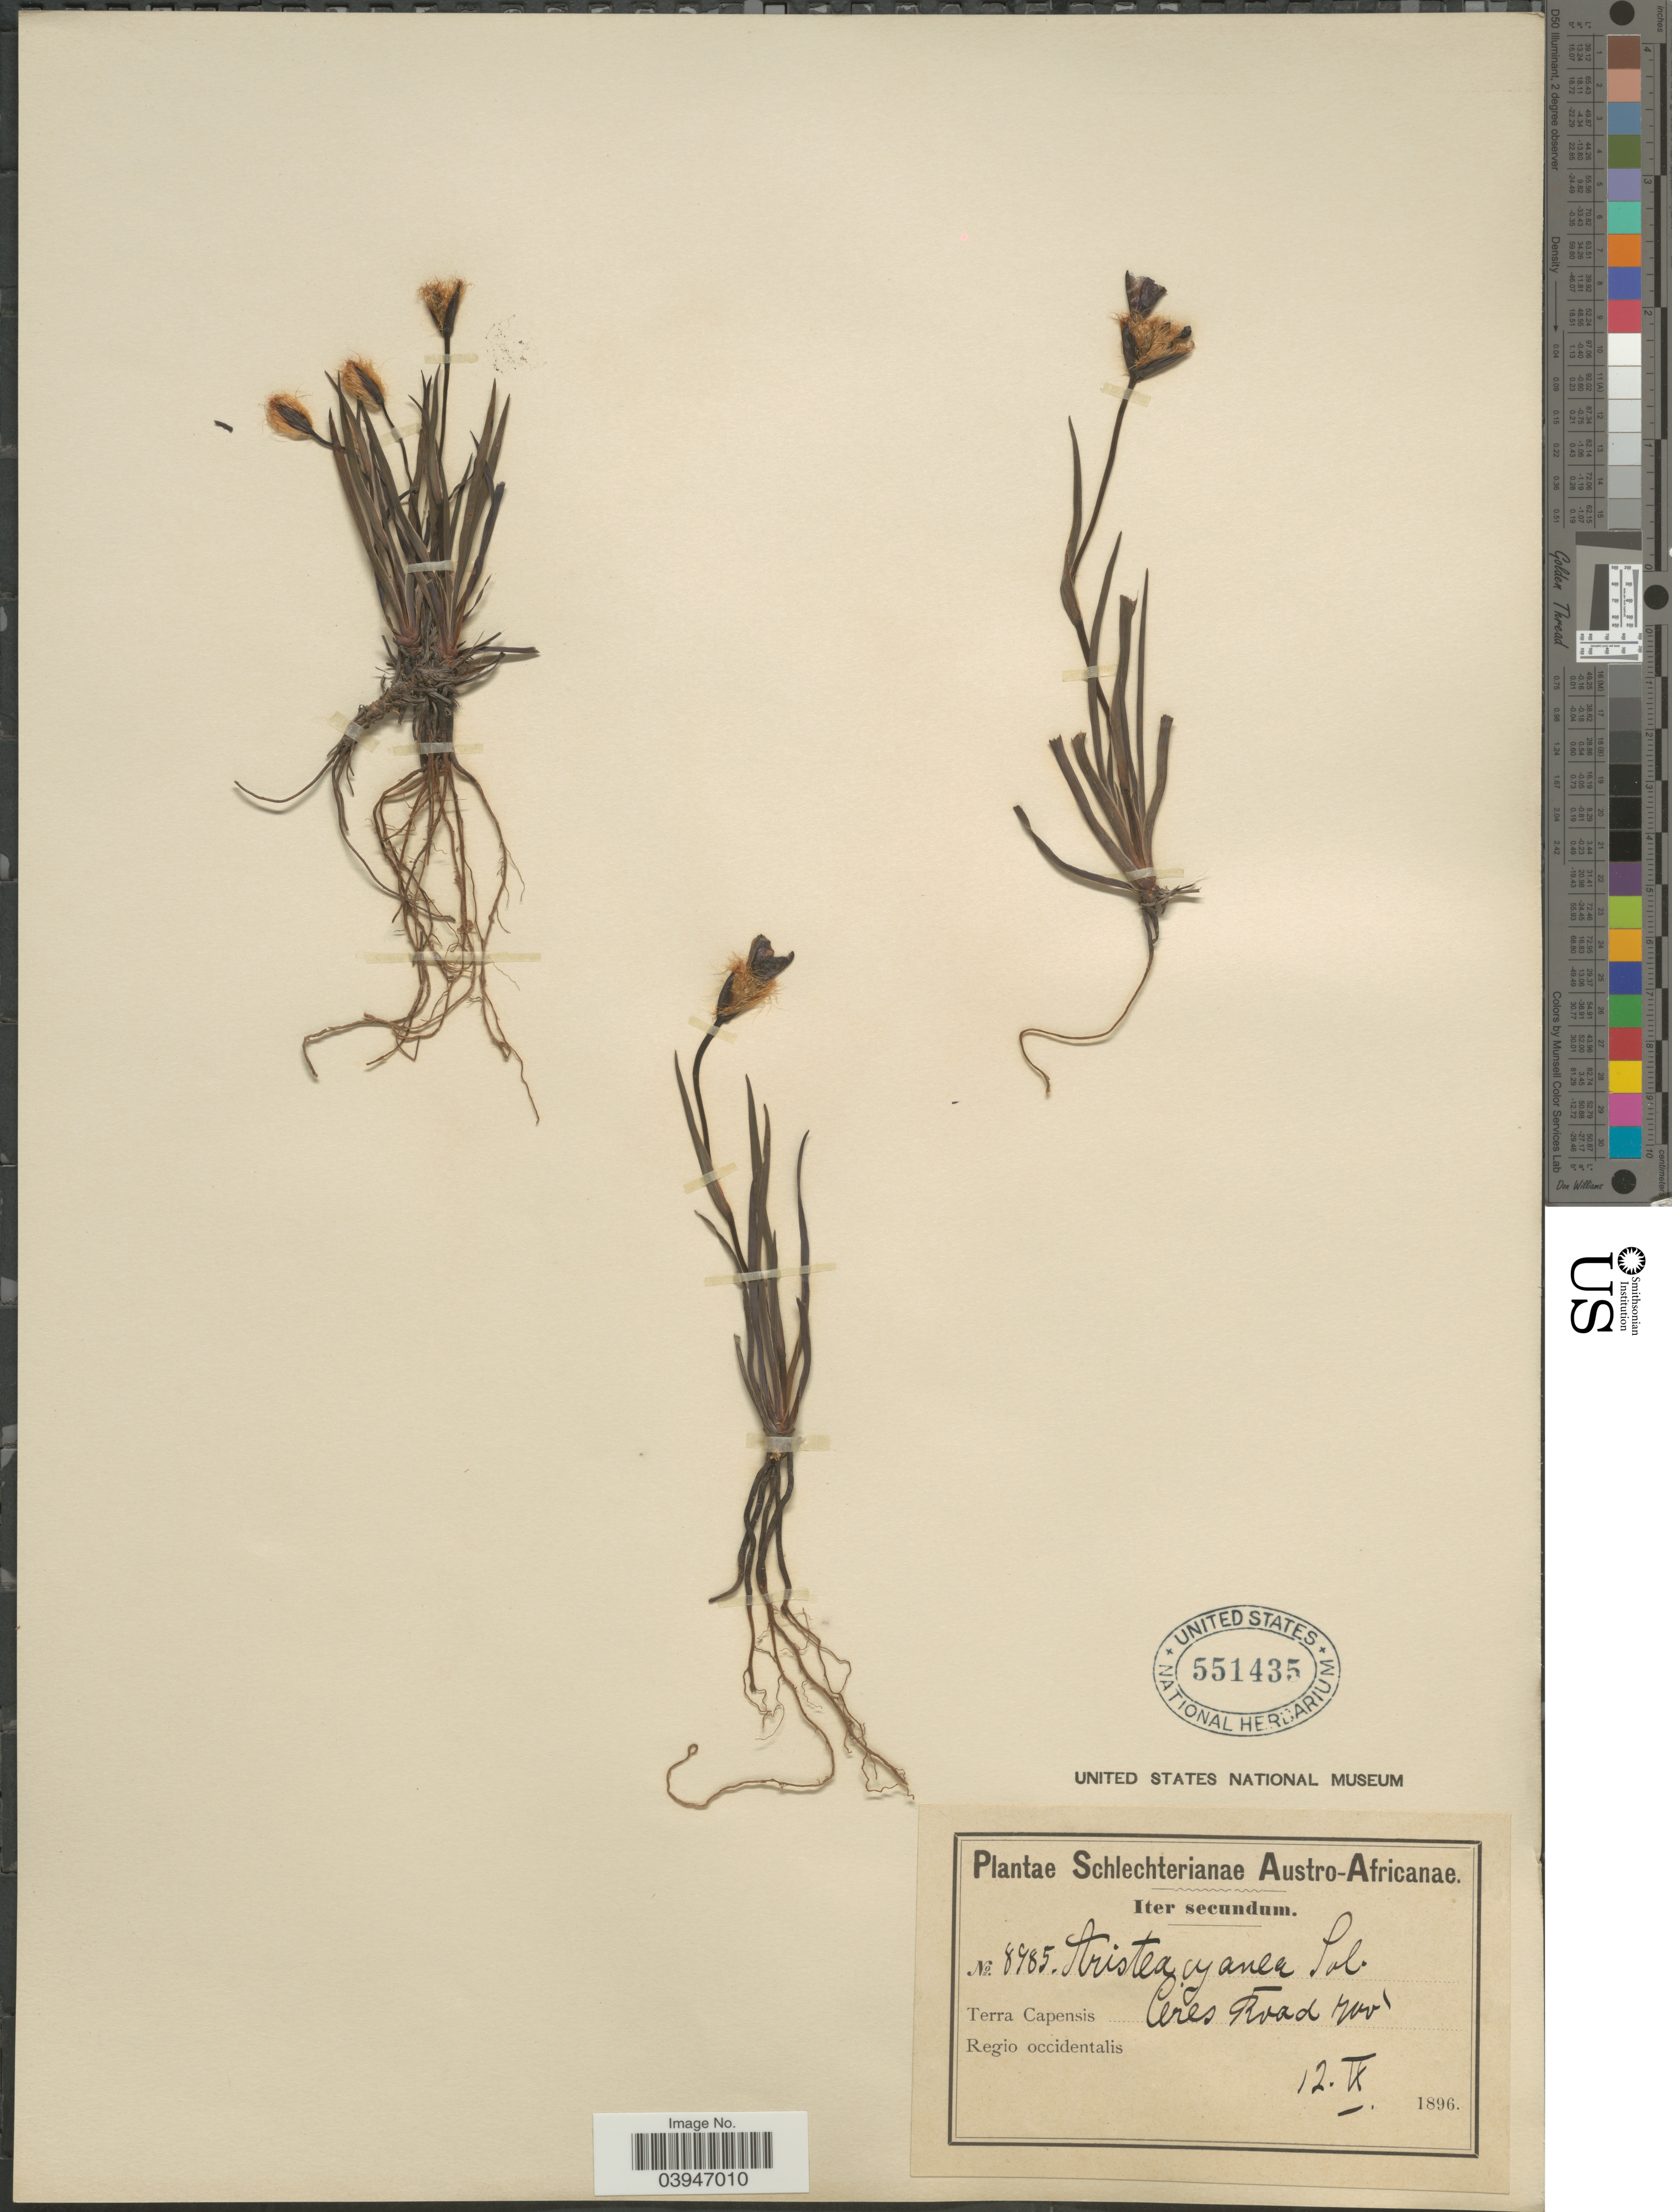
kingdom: Plantae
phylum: Tracheophyta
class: Liliopsida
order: Asparagales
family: Iridaceae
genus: Aristea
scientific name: Aristea cyanea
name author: Sol.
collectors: Schlechter, --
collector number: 8985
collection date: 1896-09-12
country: South Africa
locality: Austro-Africanae. Terra Capensis. Ceres Road. Regio occidentalis.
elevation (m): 366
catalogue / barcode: US 551435